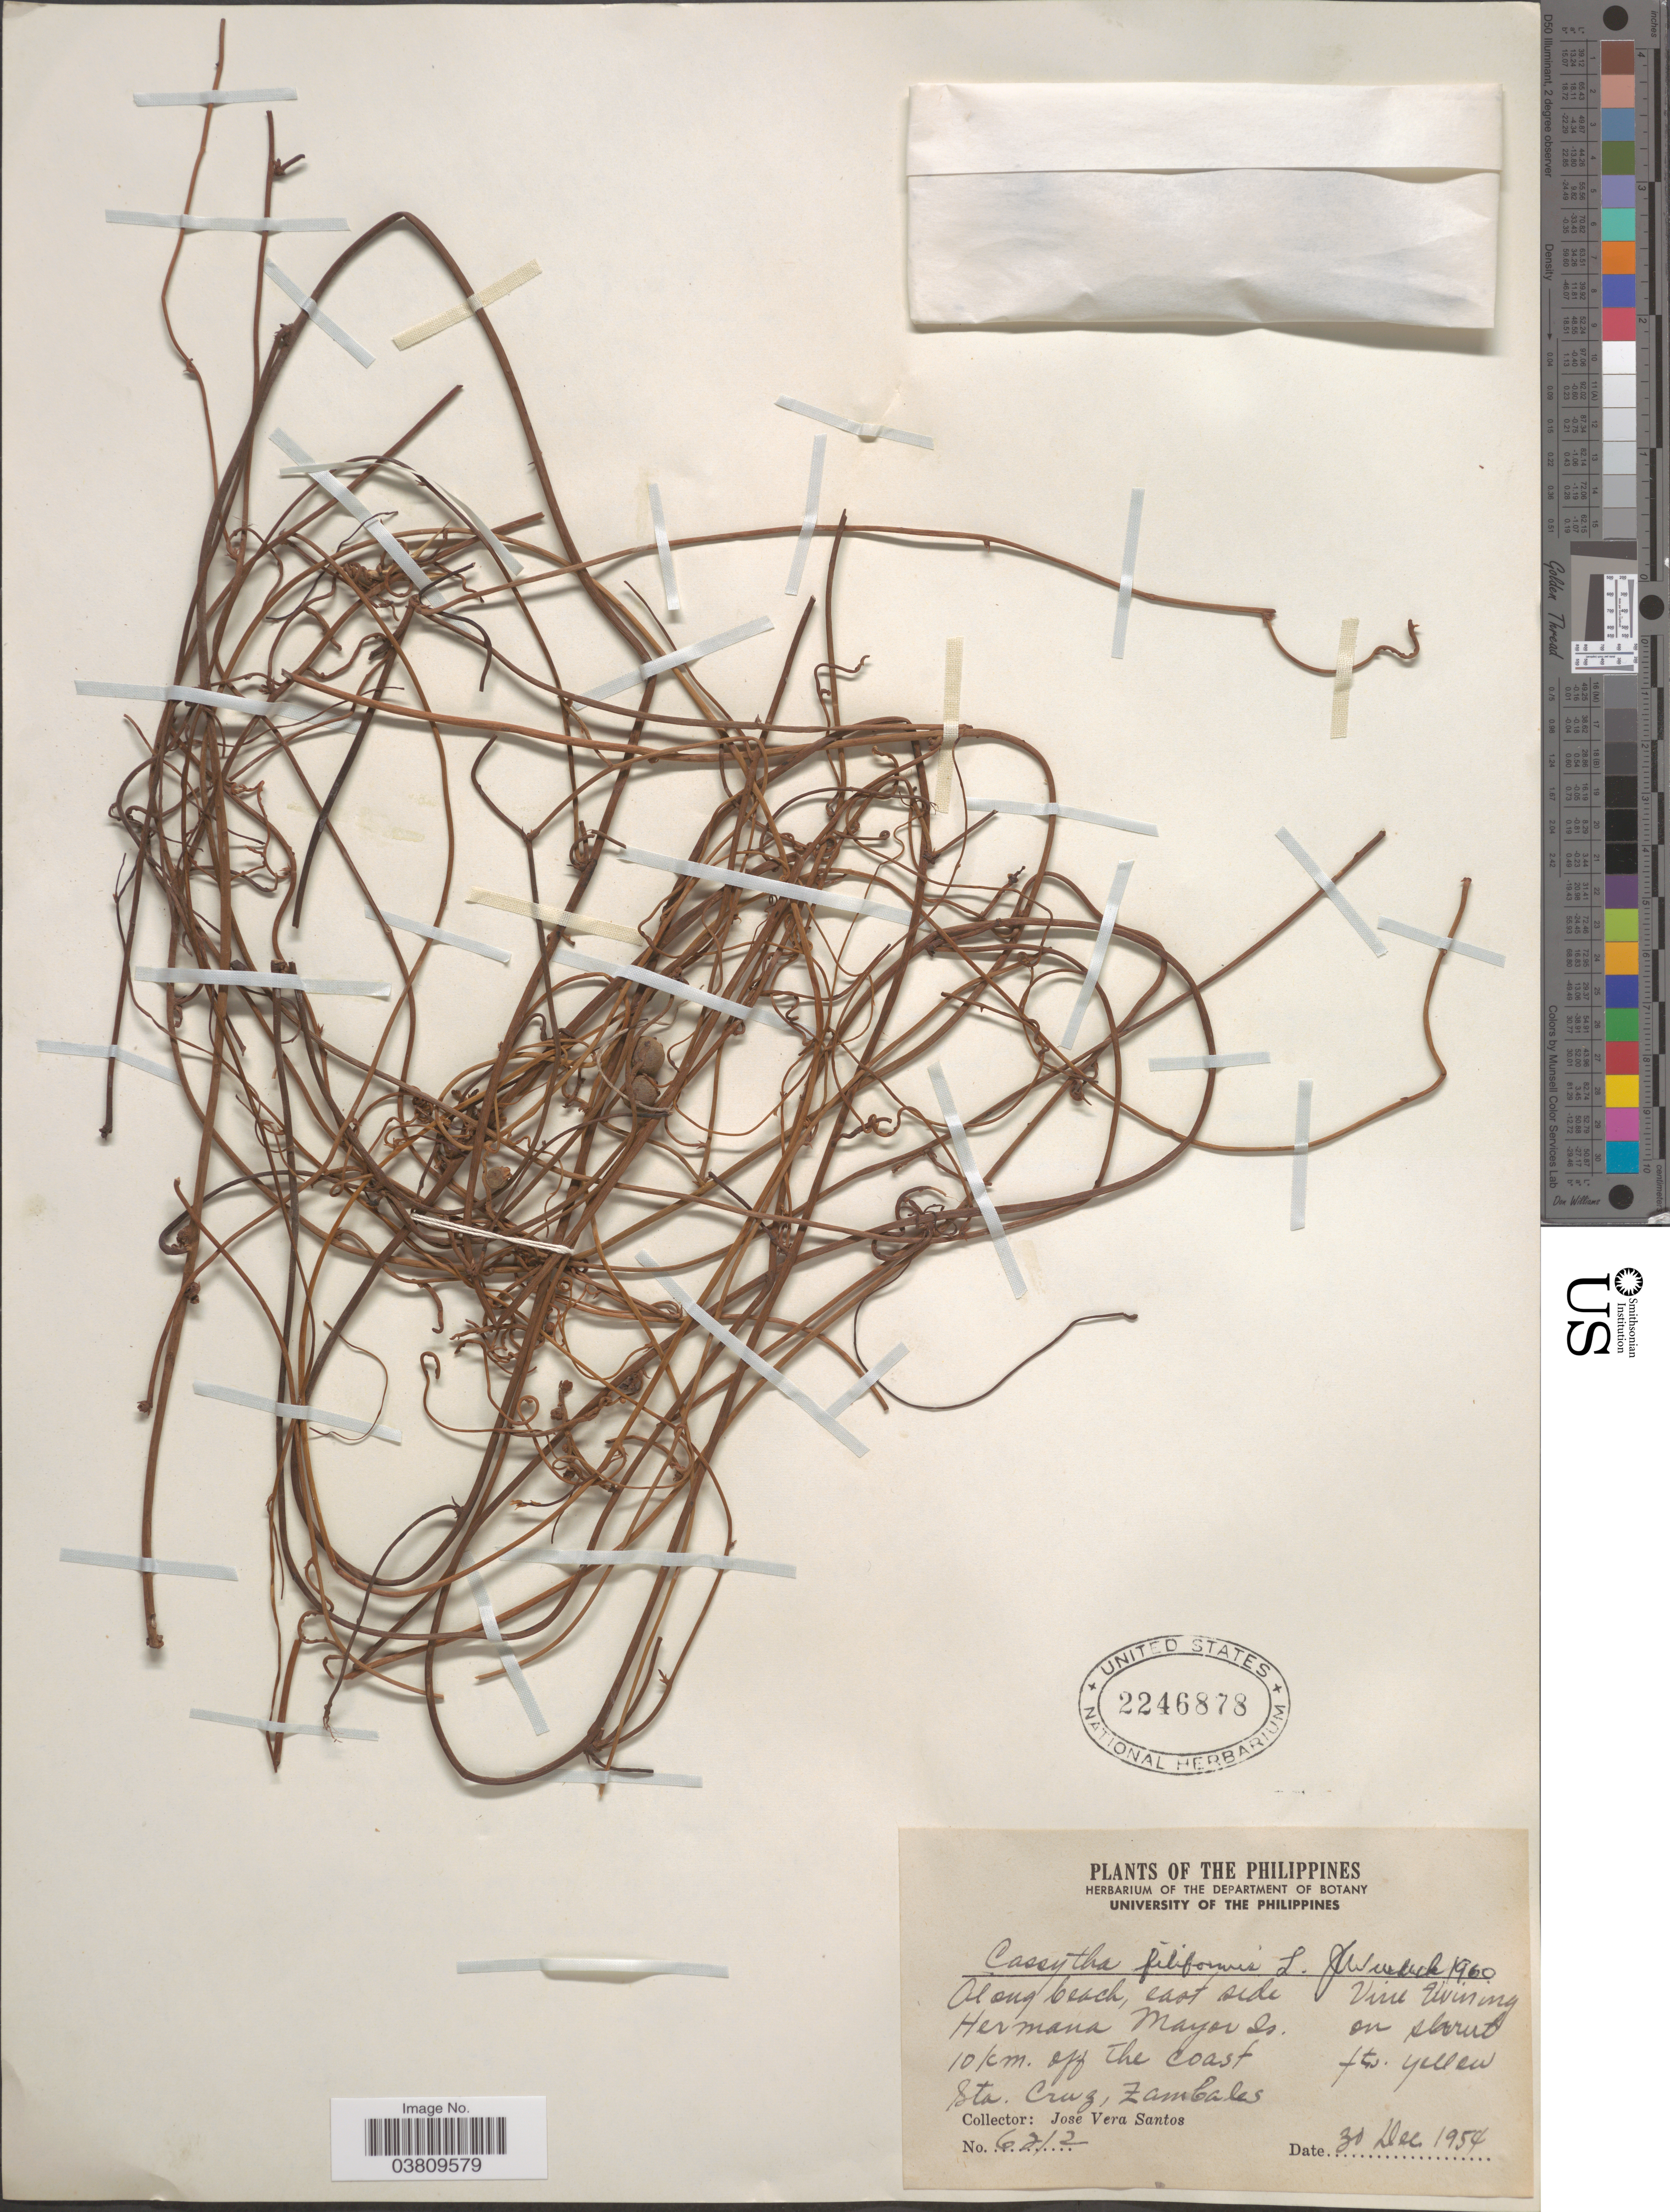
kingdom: Plantae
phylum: Tracheophyta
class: Magnoliopsida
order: Laurales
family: Lauraceae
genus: Cassytha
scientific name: Cassytha filiformis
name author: L.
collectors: J. Vera Santos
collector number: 6212*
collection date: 1954-12-30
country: Philippines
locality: Along beach, east side Hermana Mayor Is. 10 km. off the coast Sta. Cruz, Zambales.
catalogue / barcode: US 2246878